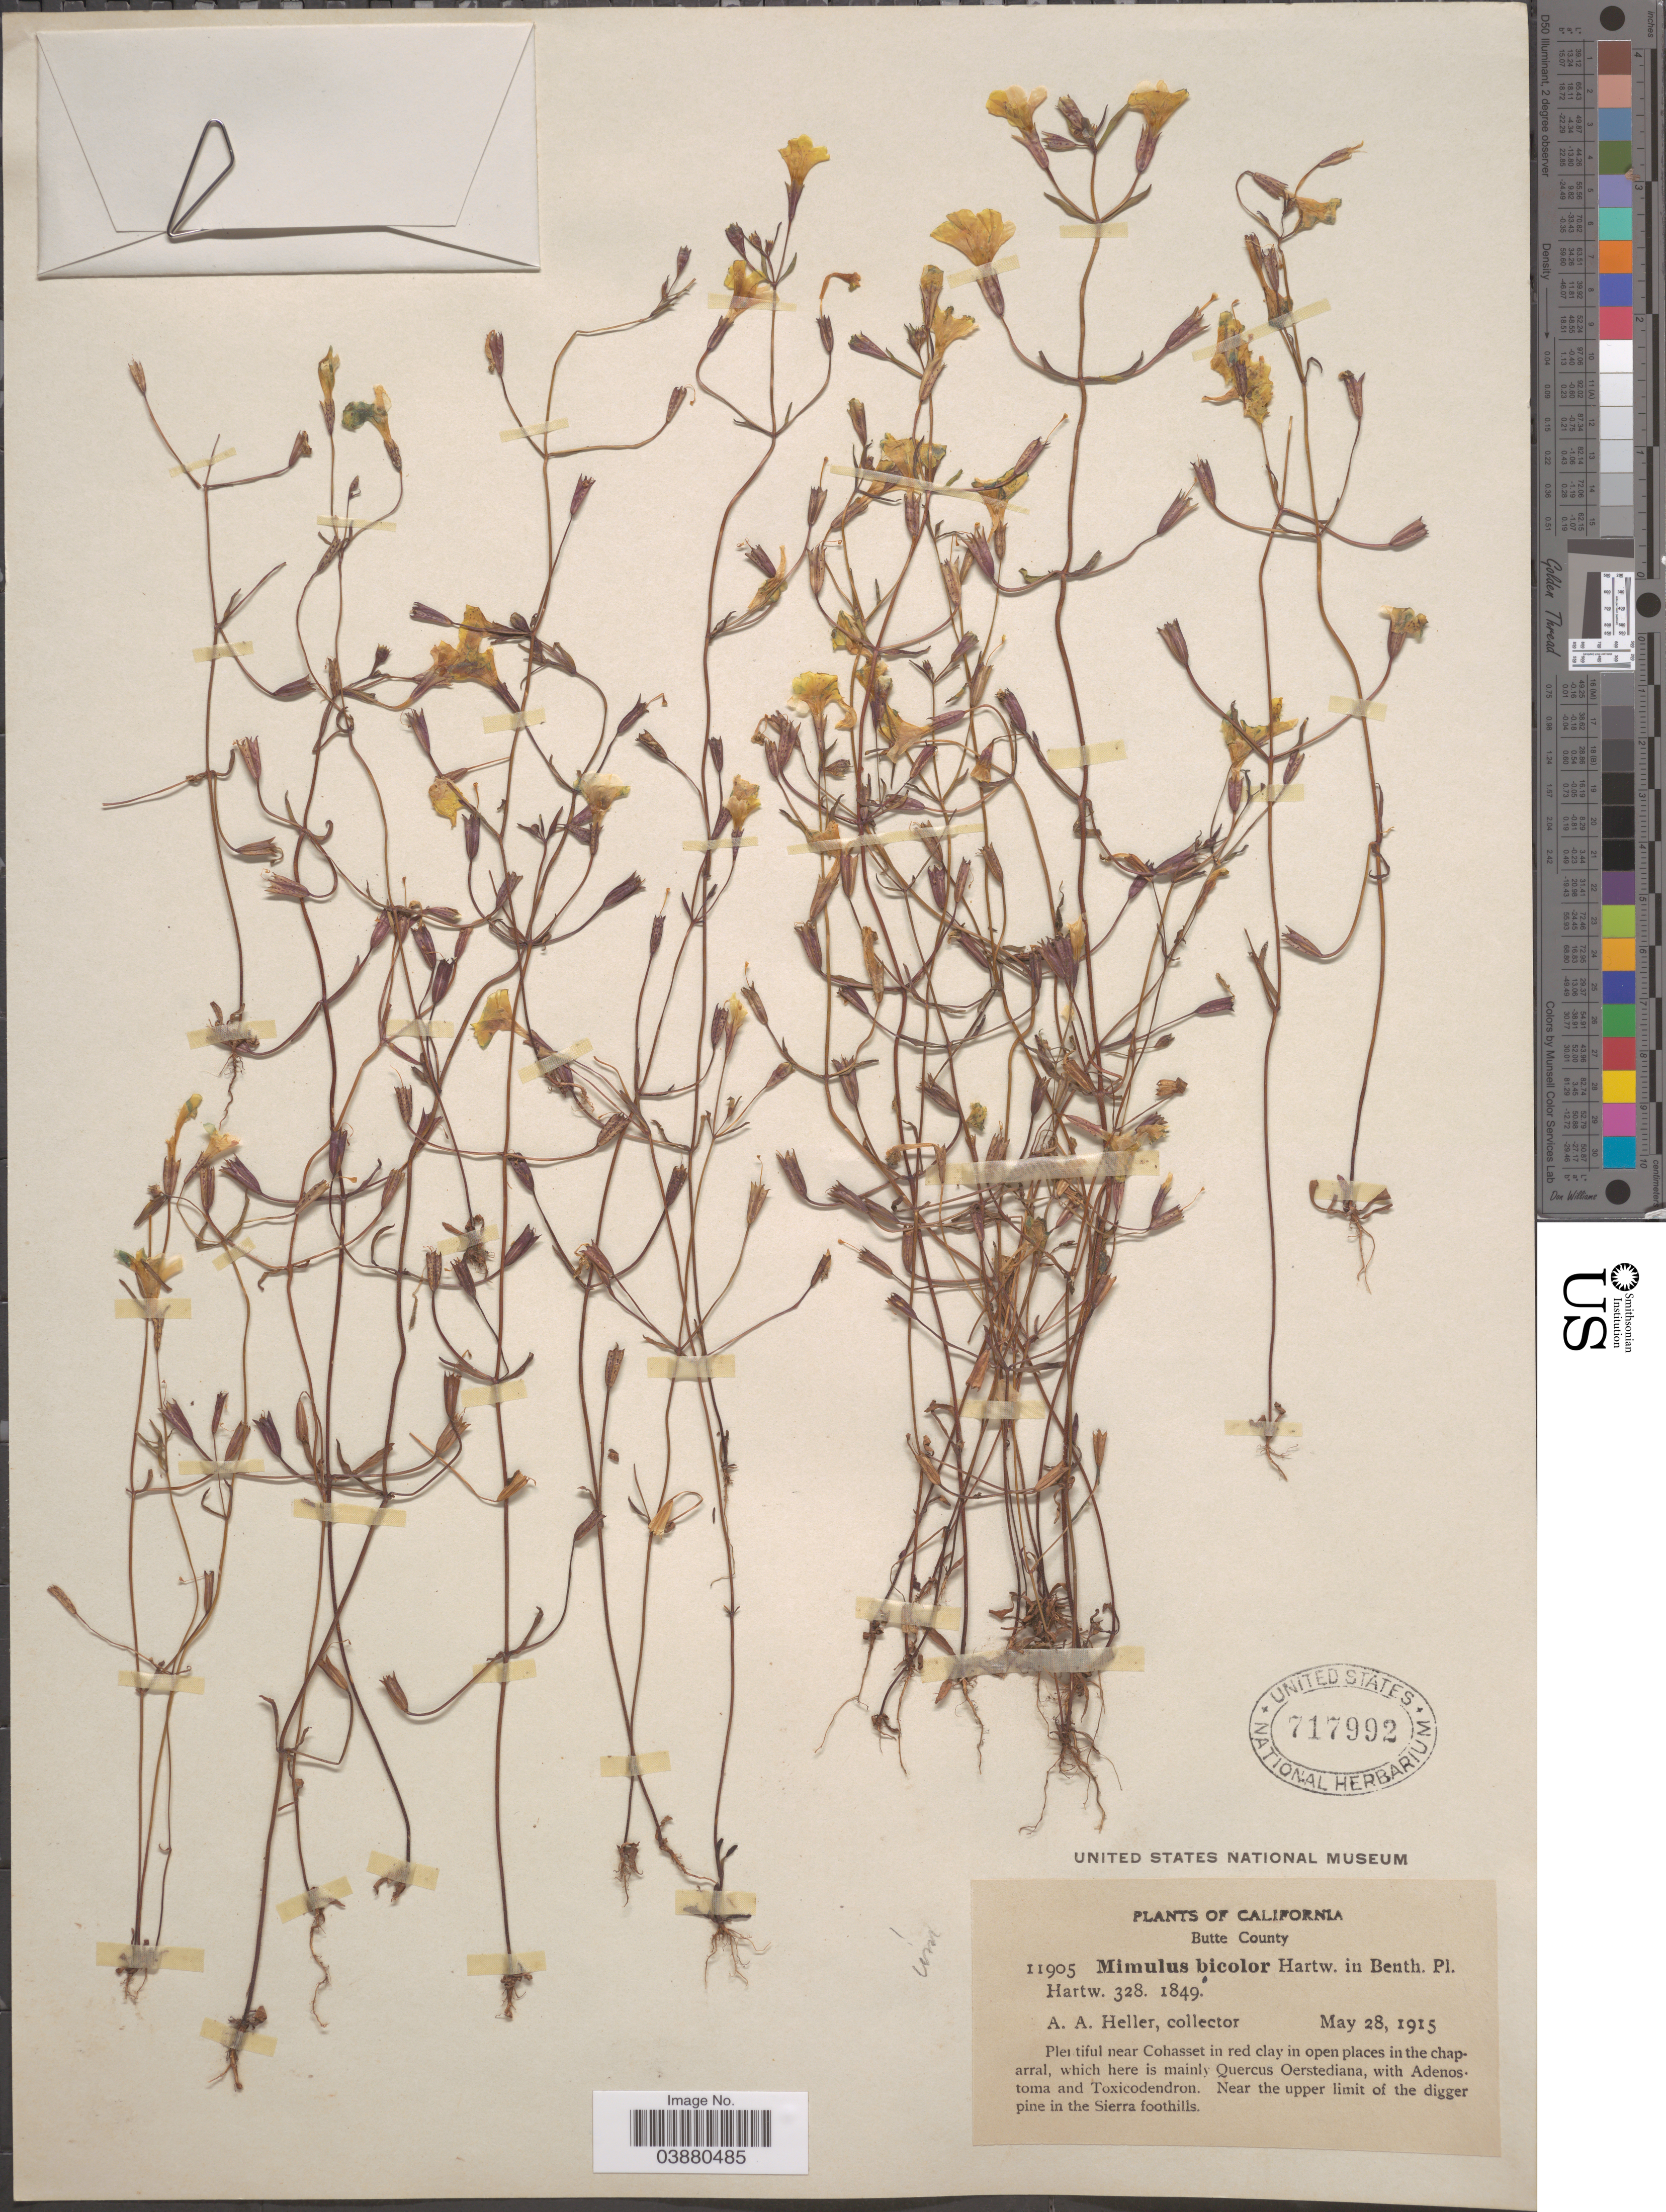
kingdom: Plantae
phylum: Tracheophyta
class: Magnoliopsida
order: Lamiales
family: Phrymaceae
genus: Mimulus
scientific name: Mimulus bicolor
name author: Hartw. ex Benth.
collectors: A. A. Heller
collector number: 11905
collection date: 1915-05-28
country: United States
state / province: California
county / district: Butte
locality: Butte County. Near Cohasset. Near the upper limit of the digger pine in the Sierra foothills.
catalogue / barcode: US 717992